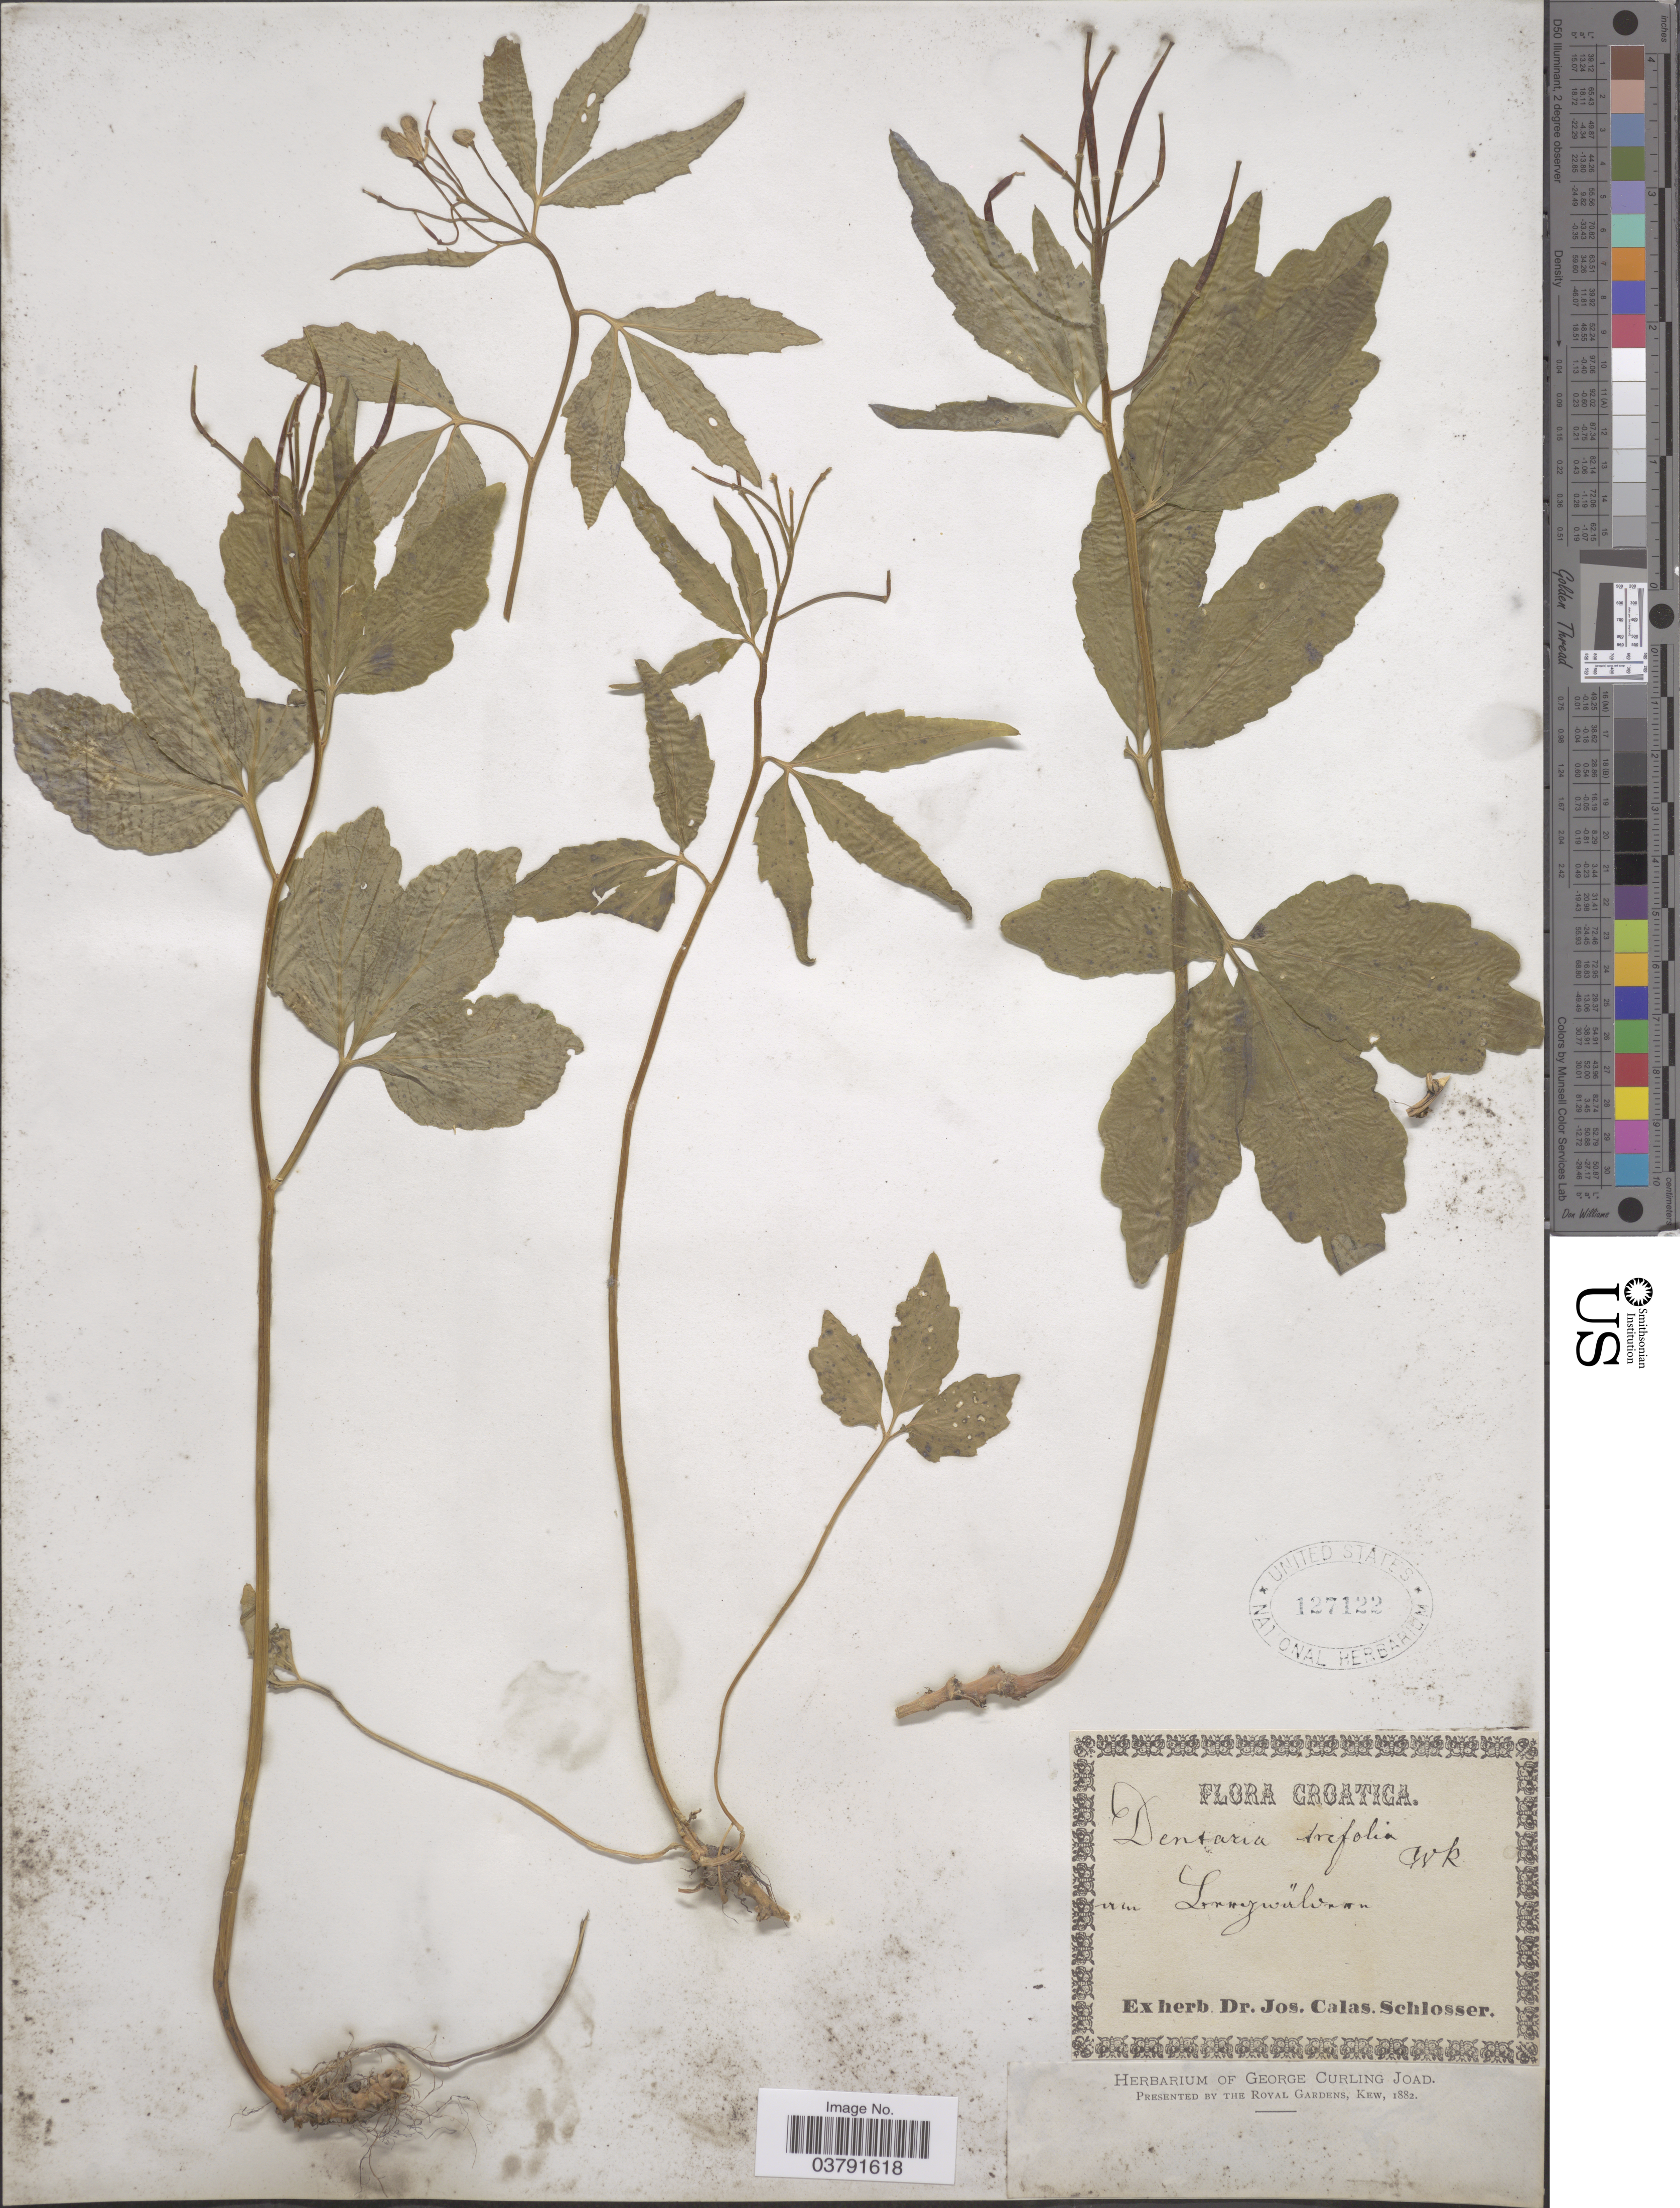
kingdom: Plantae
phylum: Tracheophyta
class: Magnoliopsida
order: Brassicales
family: Brassicaceae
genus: Dentaria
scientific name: Dentaria trifolia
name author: Waldst. & Kit.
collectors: ex herb. Schlosser, Jos. Calas.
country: Croatia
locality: Linnejwirlvnon [interpreted].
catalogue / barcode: US 127122